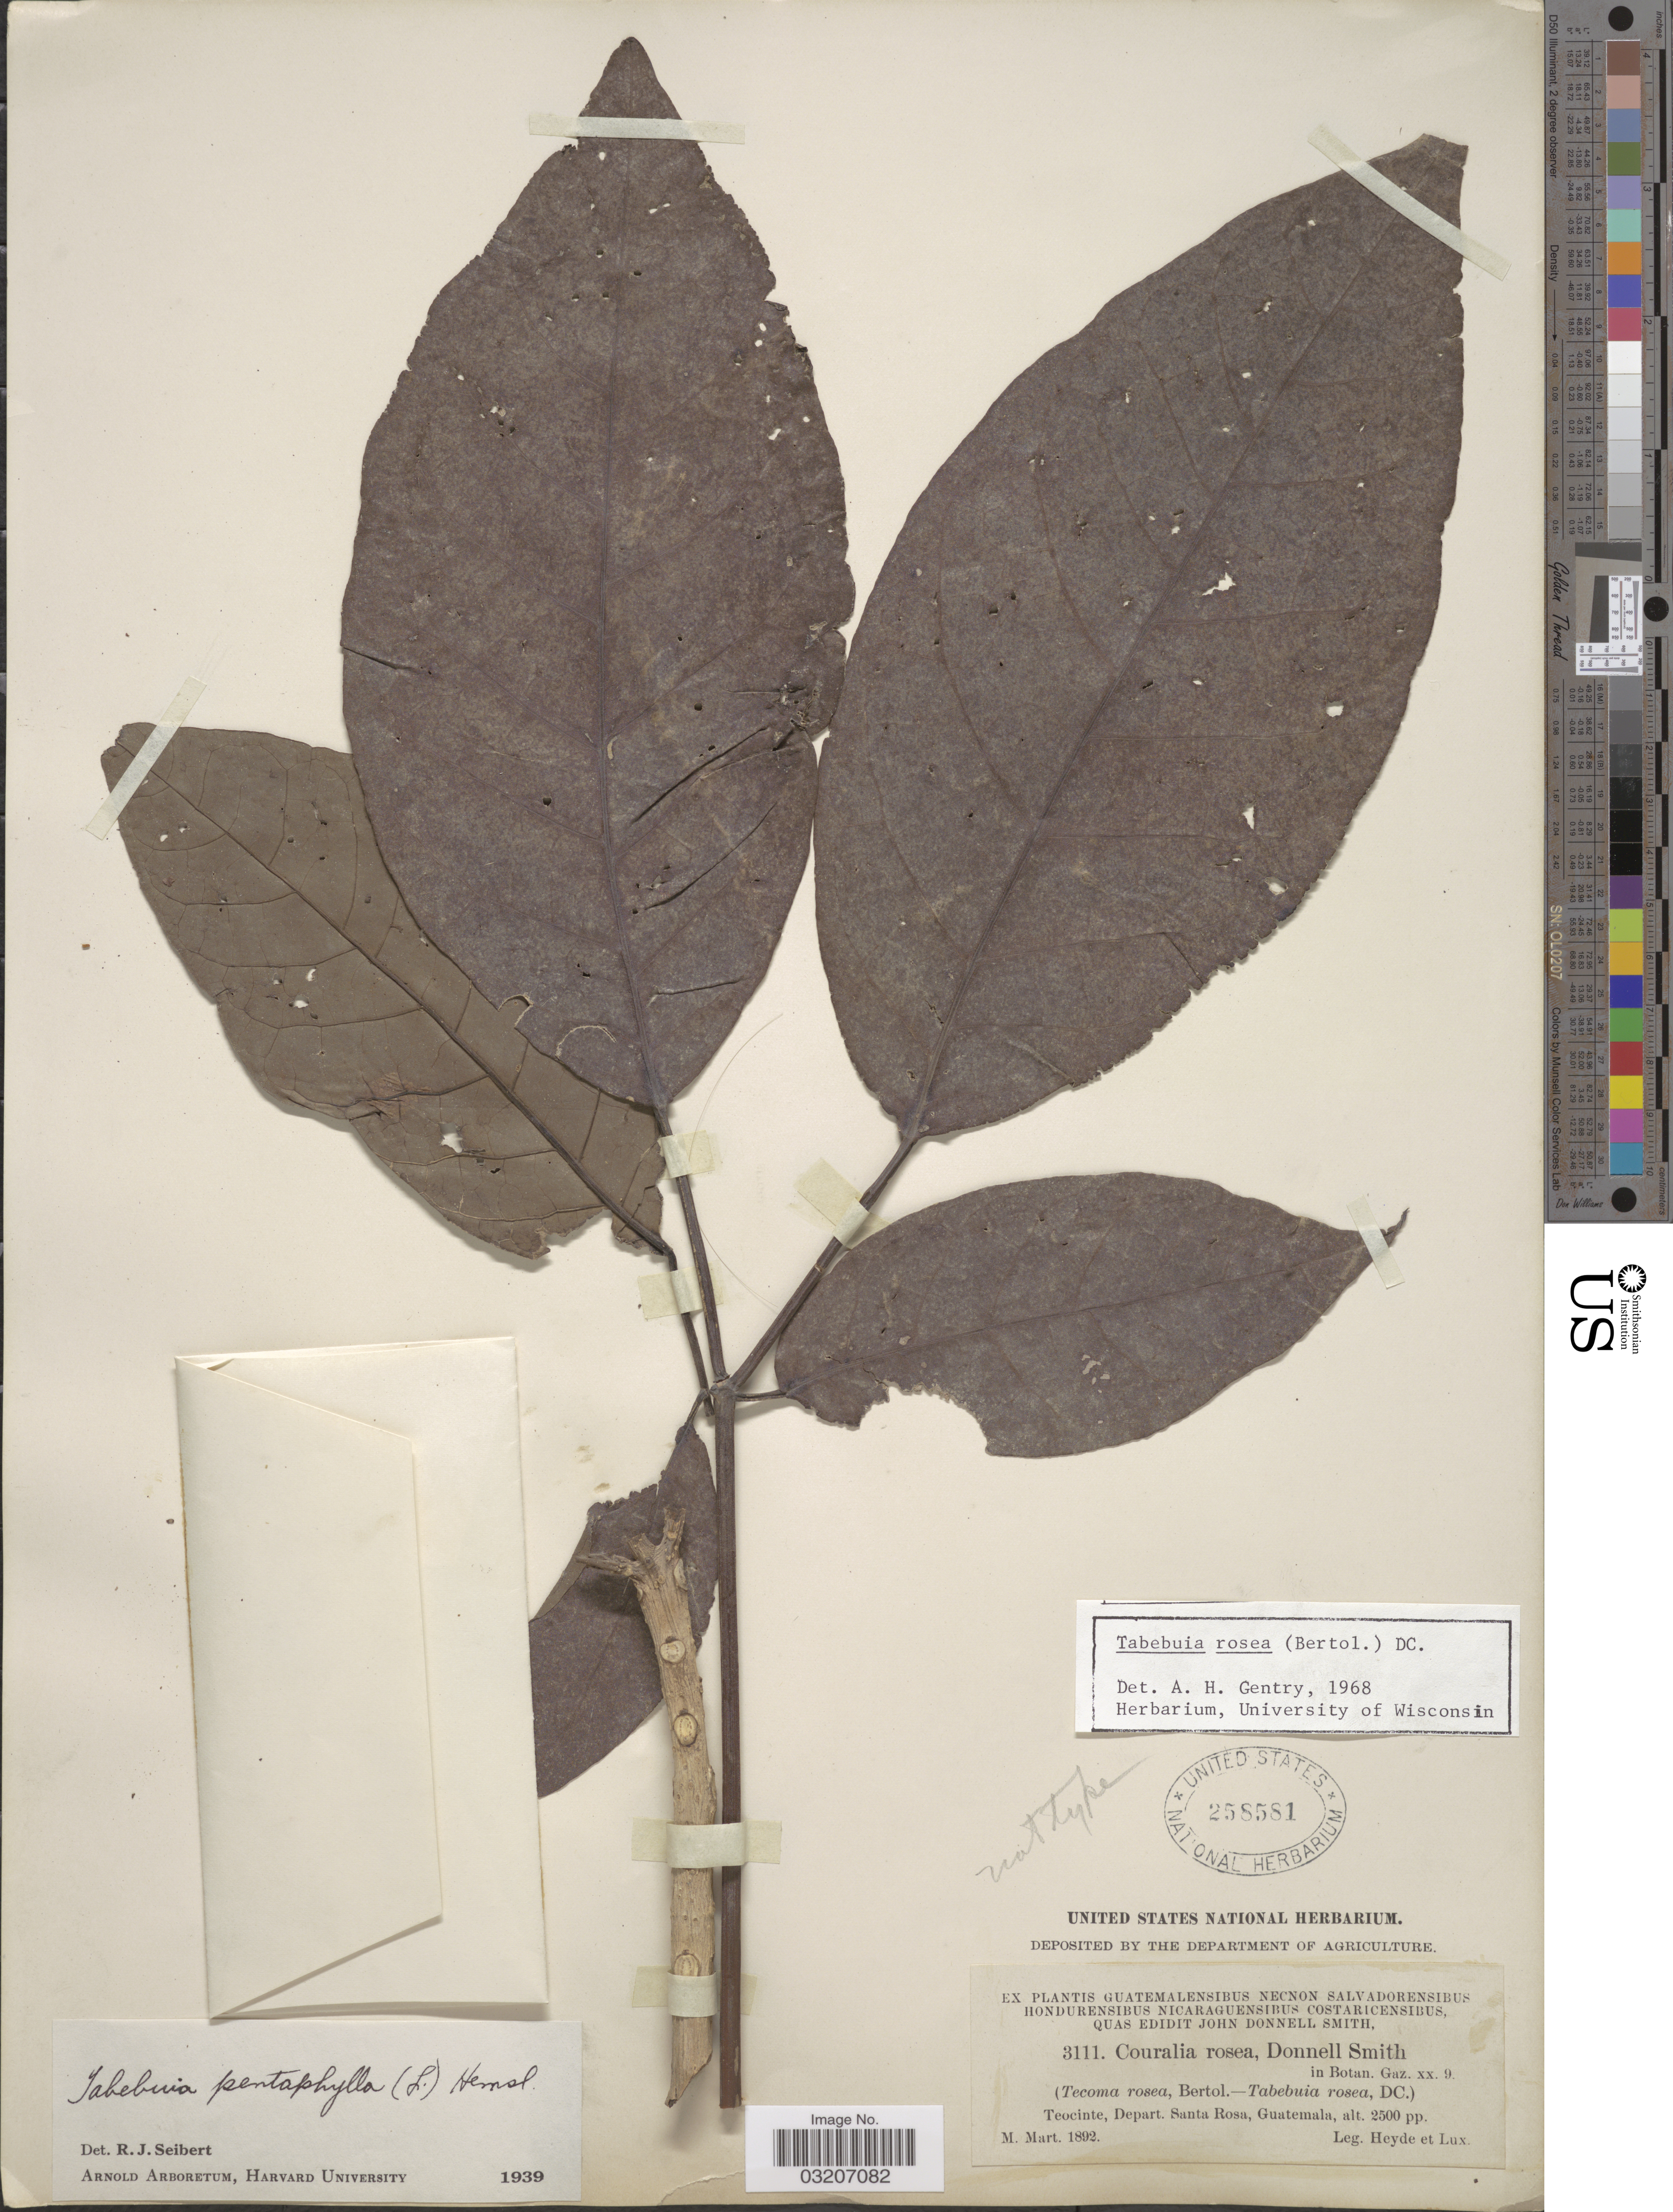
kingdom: Plantae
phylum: Tracheophyta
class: Magnoliopsida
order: Lamiales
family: Bignoniaceae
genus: Tabebuia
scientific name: Tabebuia rosea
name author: (Bertol.) DC.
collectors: Heyde & Lux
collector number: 3111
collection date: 1892-03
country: Guatemala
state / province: Santa Rosa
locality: Teocinte, Depart. Santa Rosa.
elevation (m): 762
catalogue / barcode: US 258581